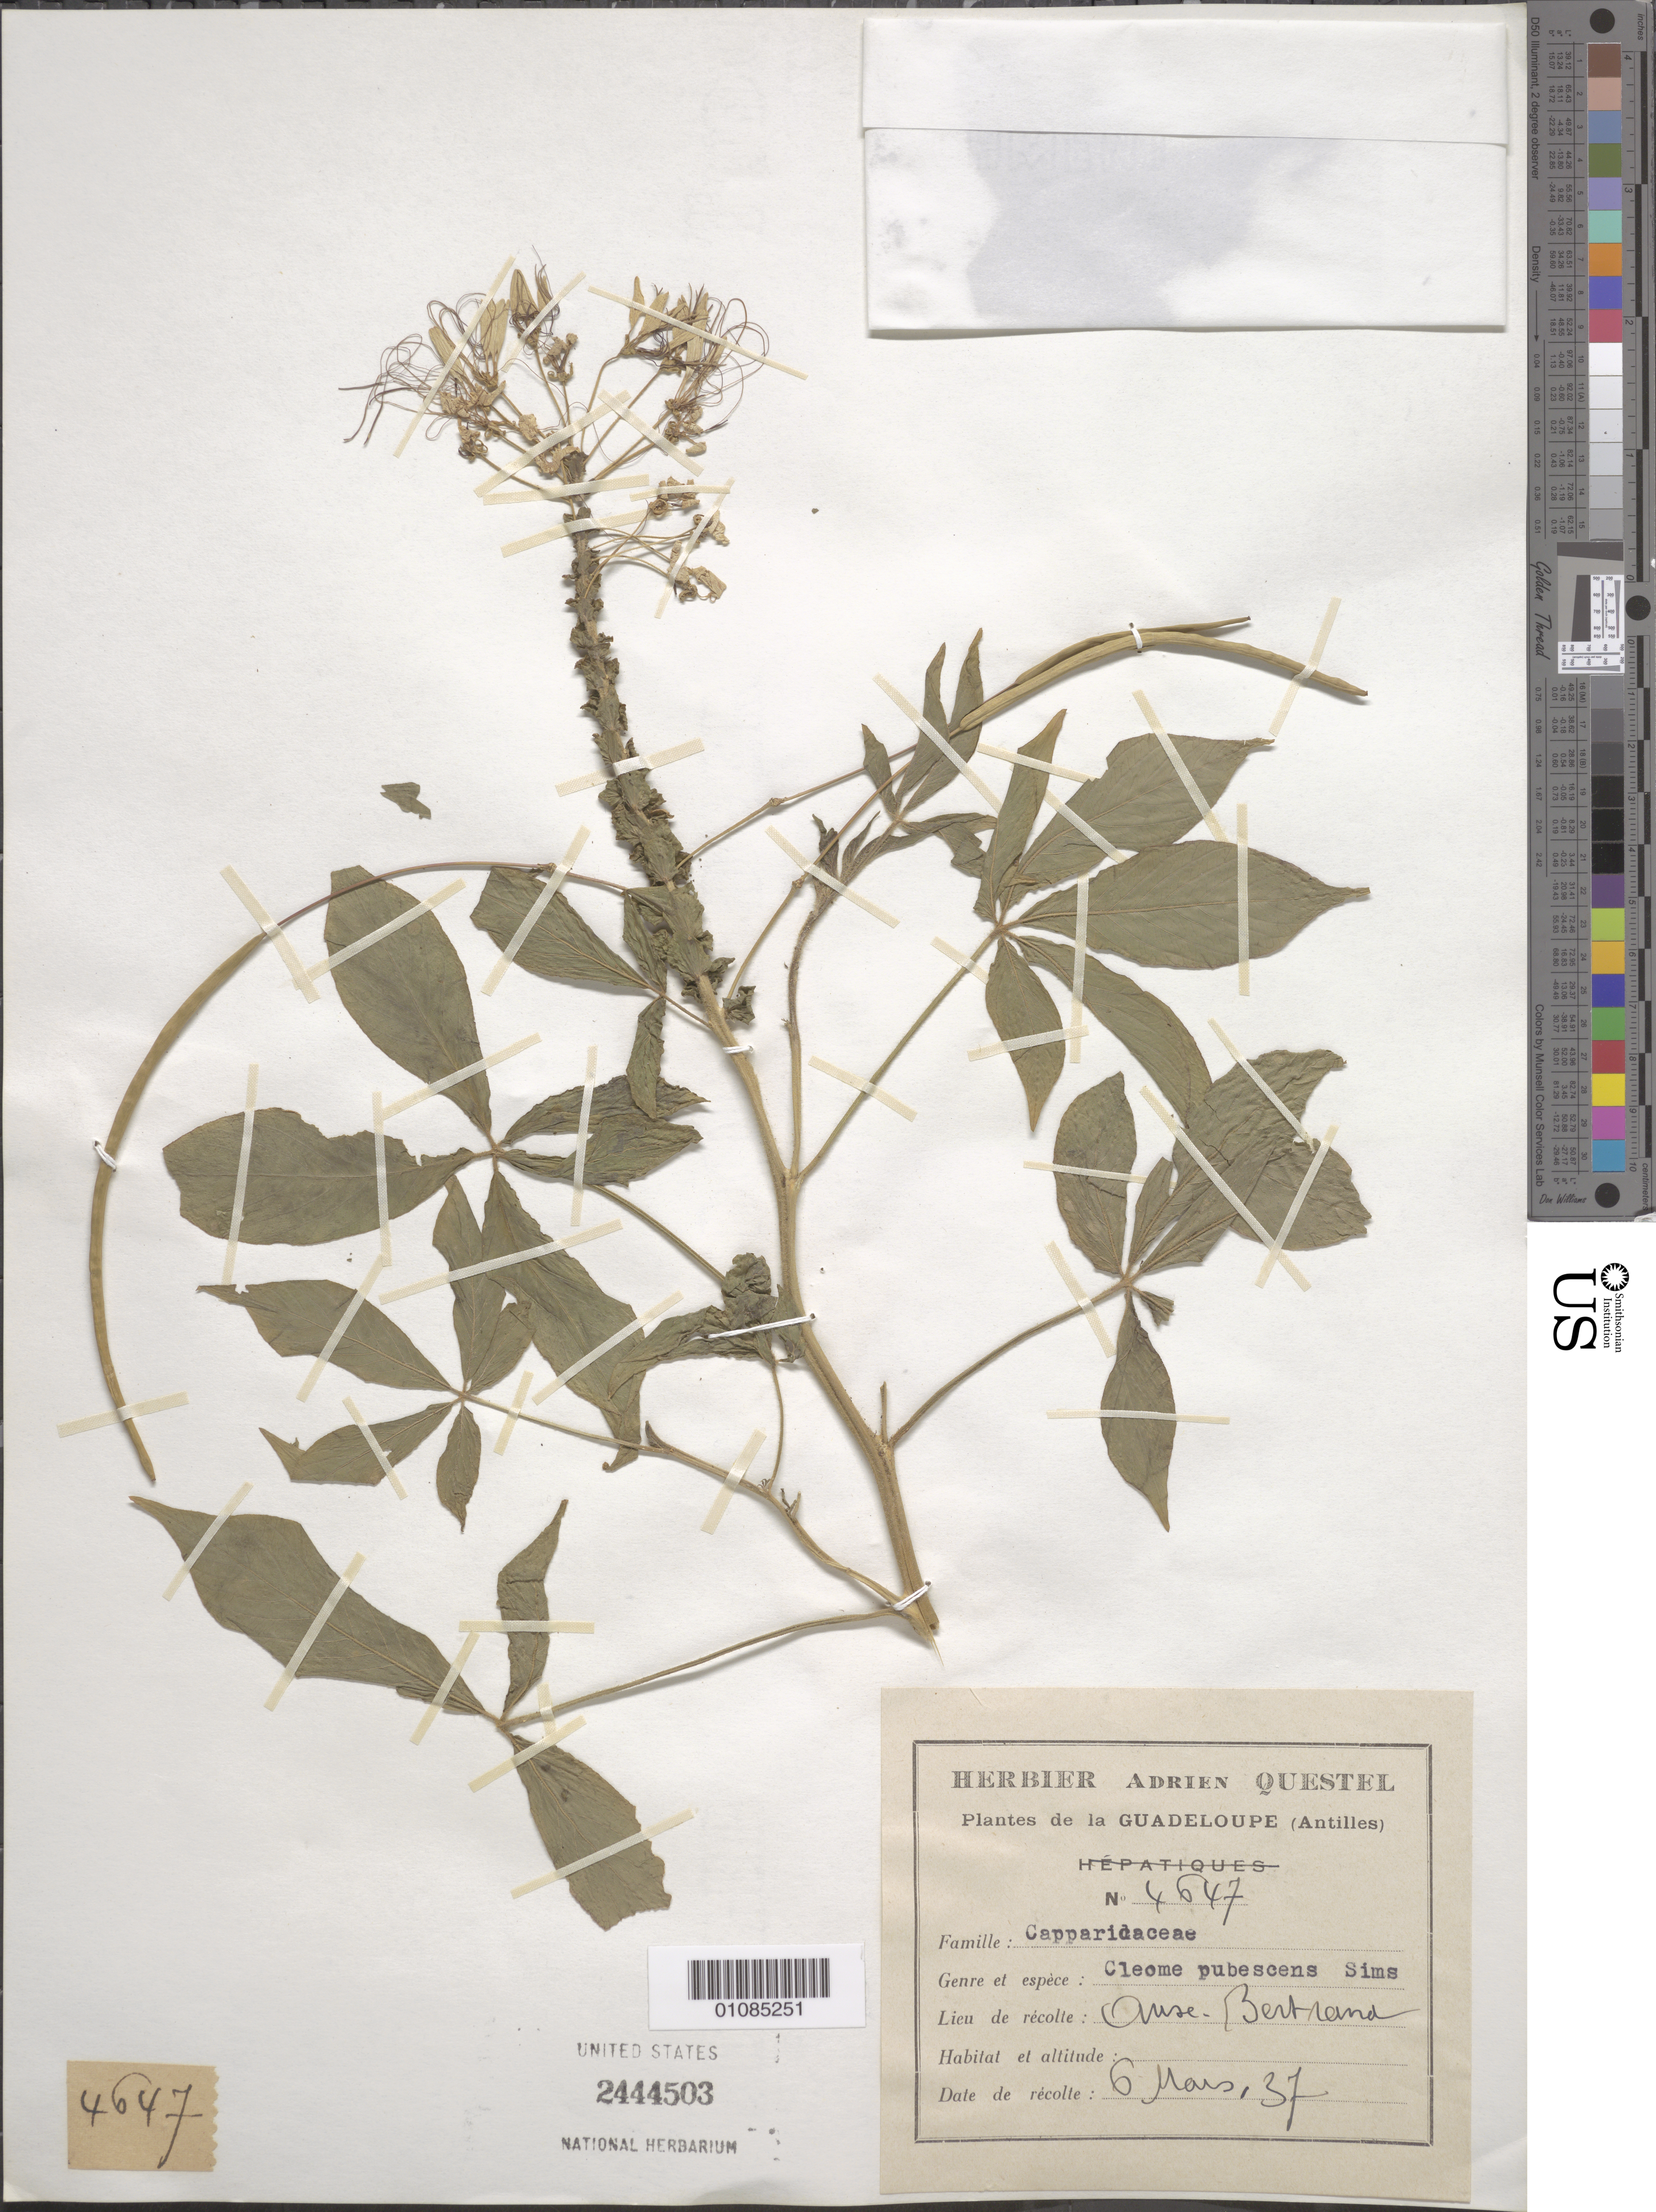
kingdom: Plantae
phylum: Tracheophyta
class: Magnoliopsida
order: Brassicales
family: Cleomaceae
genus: Tarenaya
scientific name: Tarenaya spinosa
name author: (Jacq.) Raf.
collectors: A. Questel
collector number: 4647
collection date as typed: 06 Mar 1937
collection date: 1937-03-06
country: Guadeloupe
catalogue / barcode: US 2444503